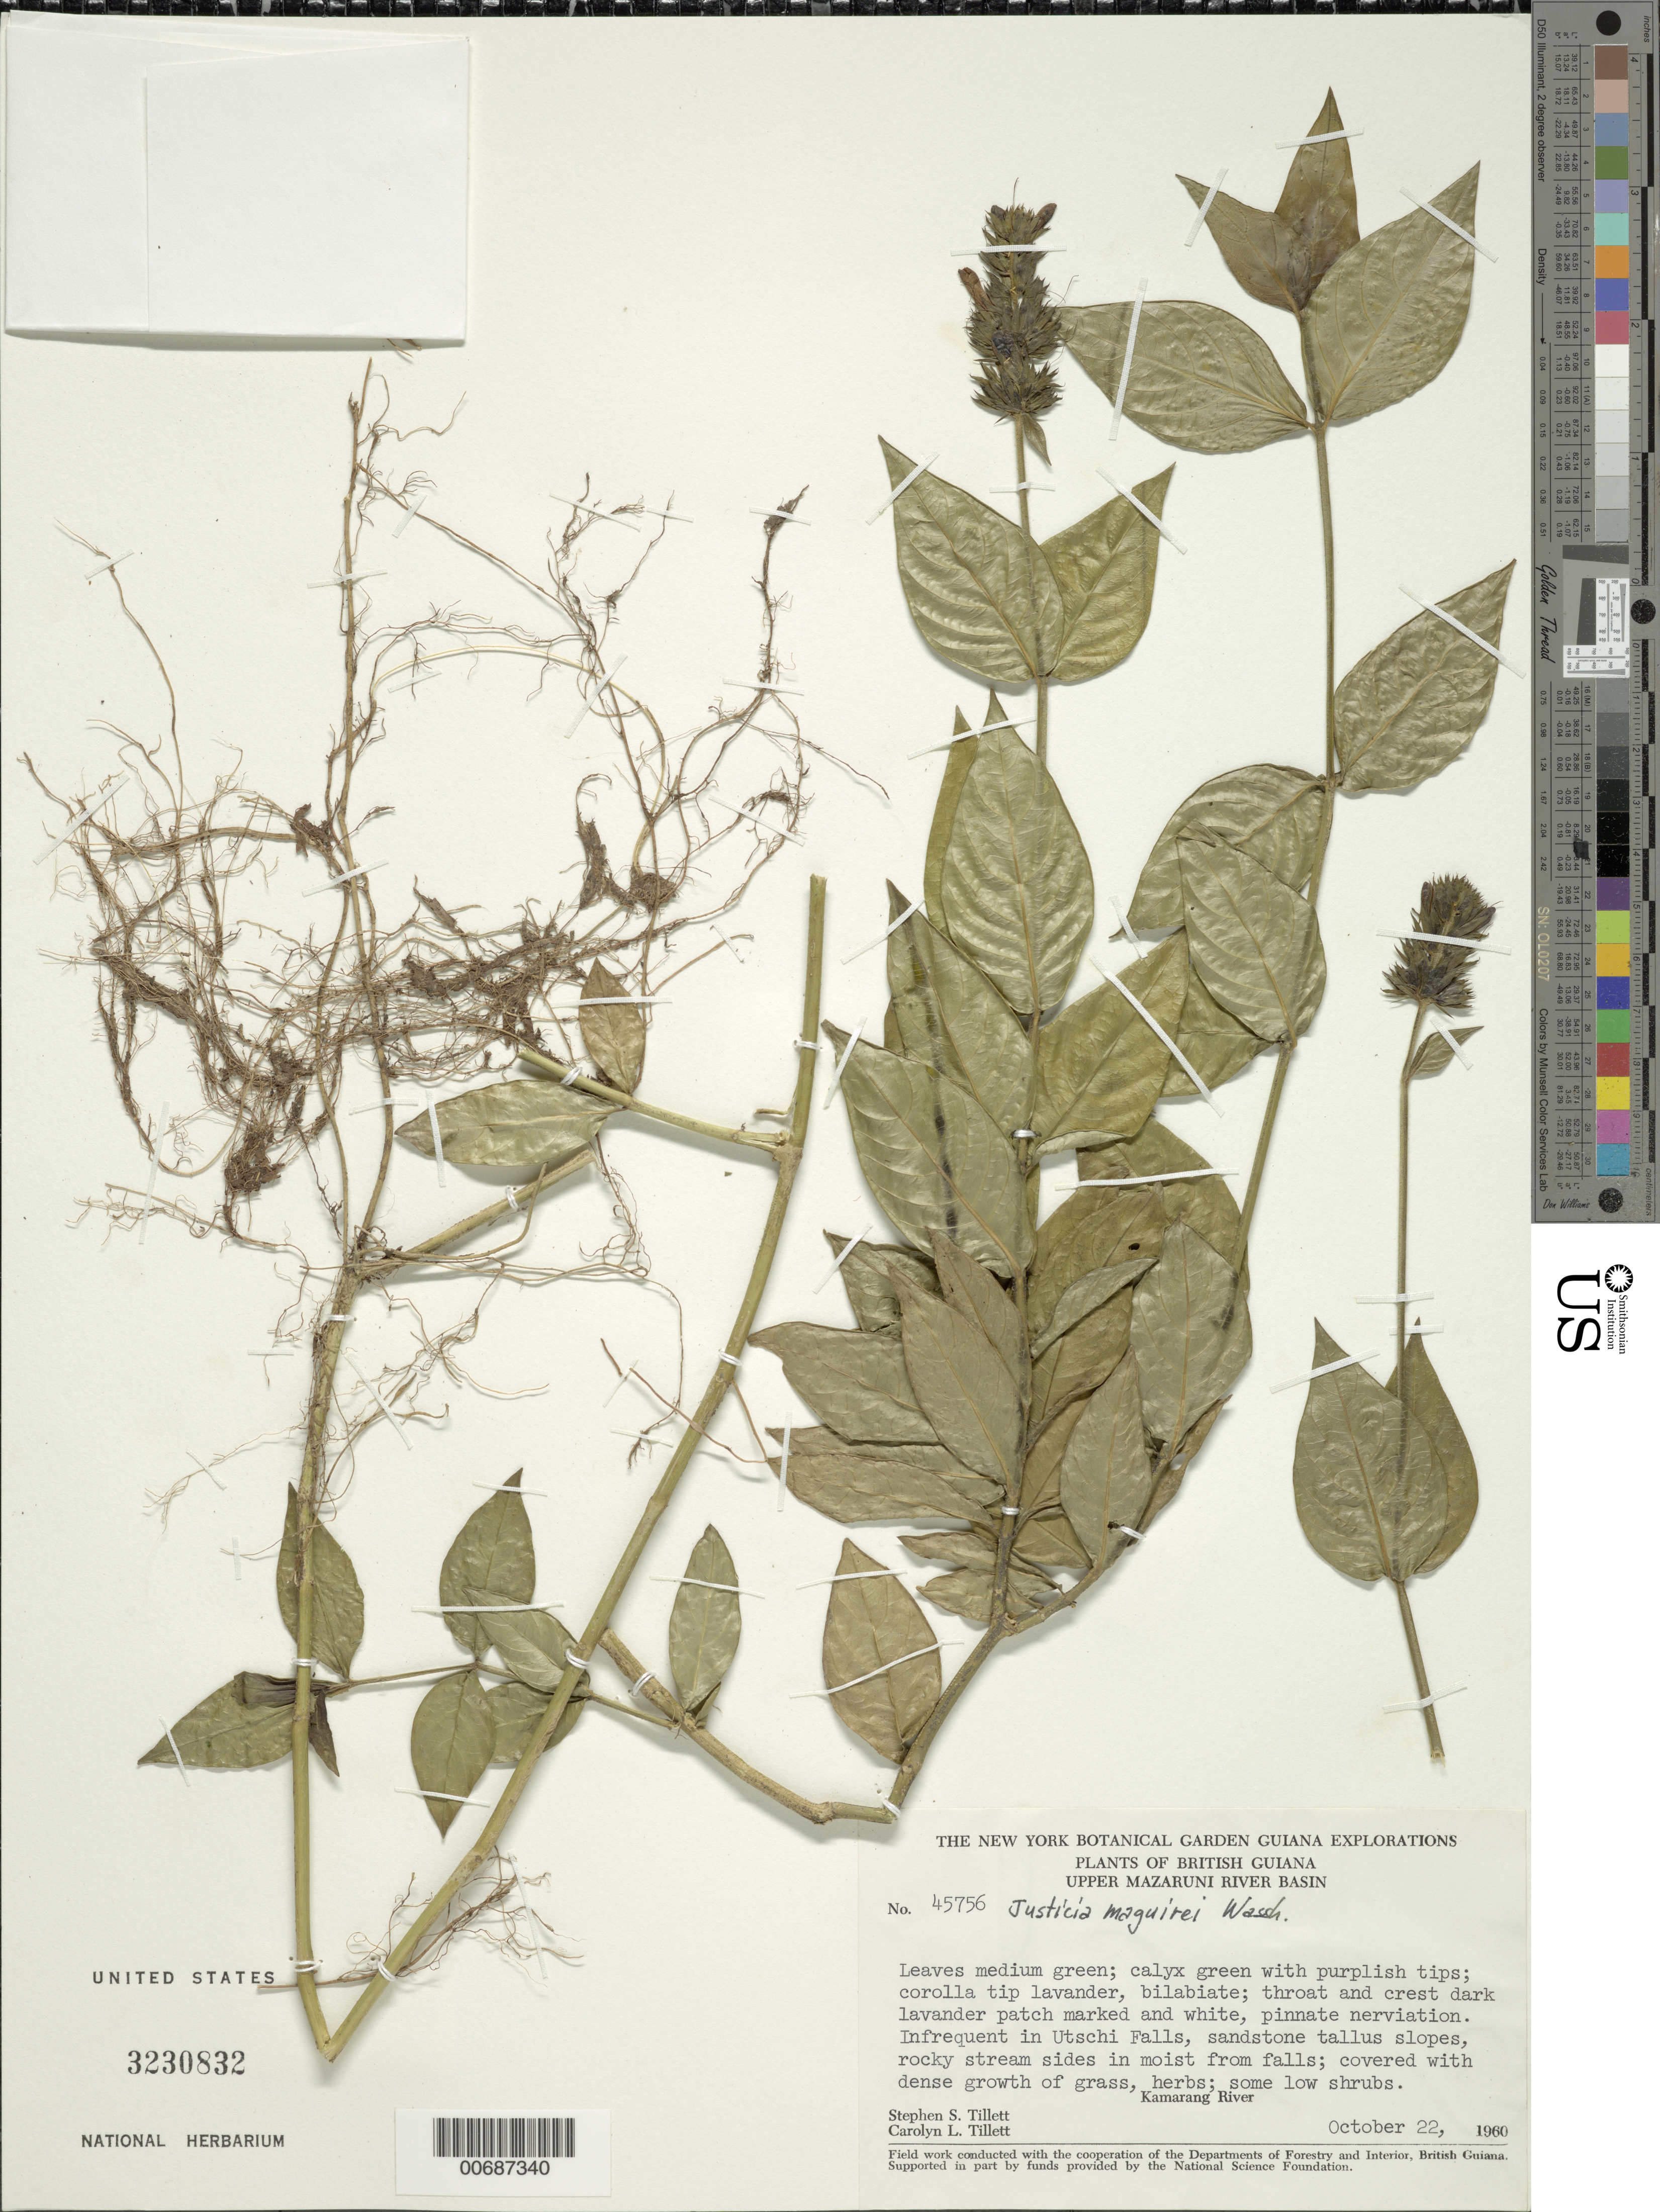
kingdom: Plantae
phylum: Tracheophyta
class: Magnoliopsida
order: Lamiales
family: Acanthaceae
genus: Justicia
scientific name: Justicia maguirei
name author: Wassh.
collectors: S. S. Tillett, C. L. Tillett & R. Boyan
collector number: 45756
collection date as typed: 22-Oct-60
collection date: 1960-10-22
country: Guyana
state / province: Cuyuni-Mazaruni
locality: Upper Mazaruni River Basin, base of Utschi Falls, Kamarang River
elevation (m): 640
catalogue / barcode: US 3230832